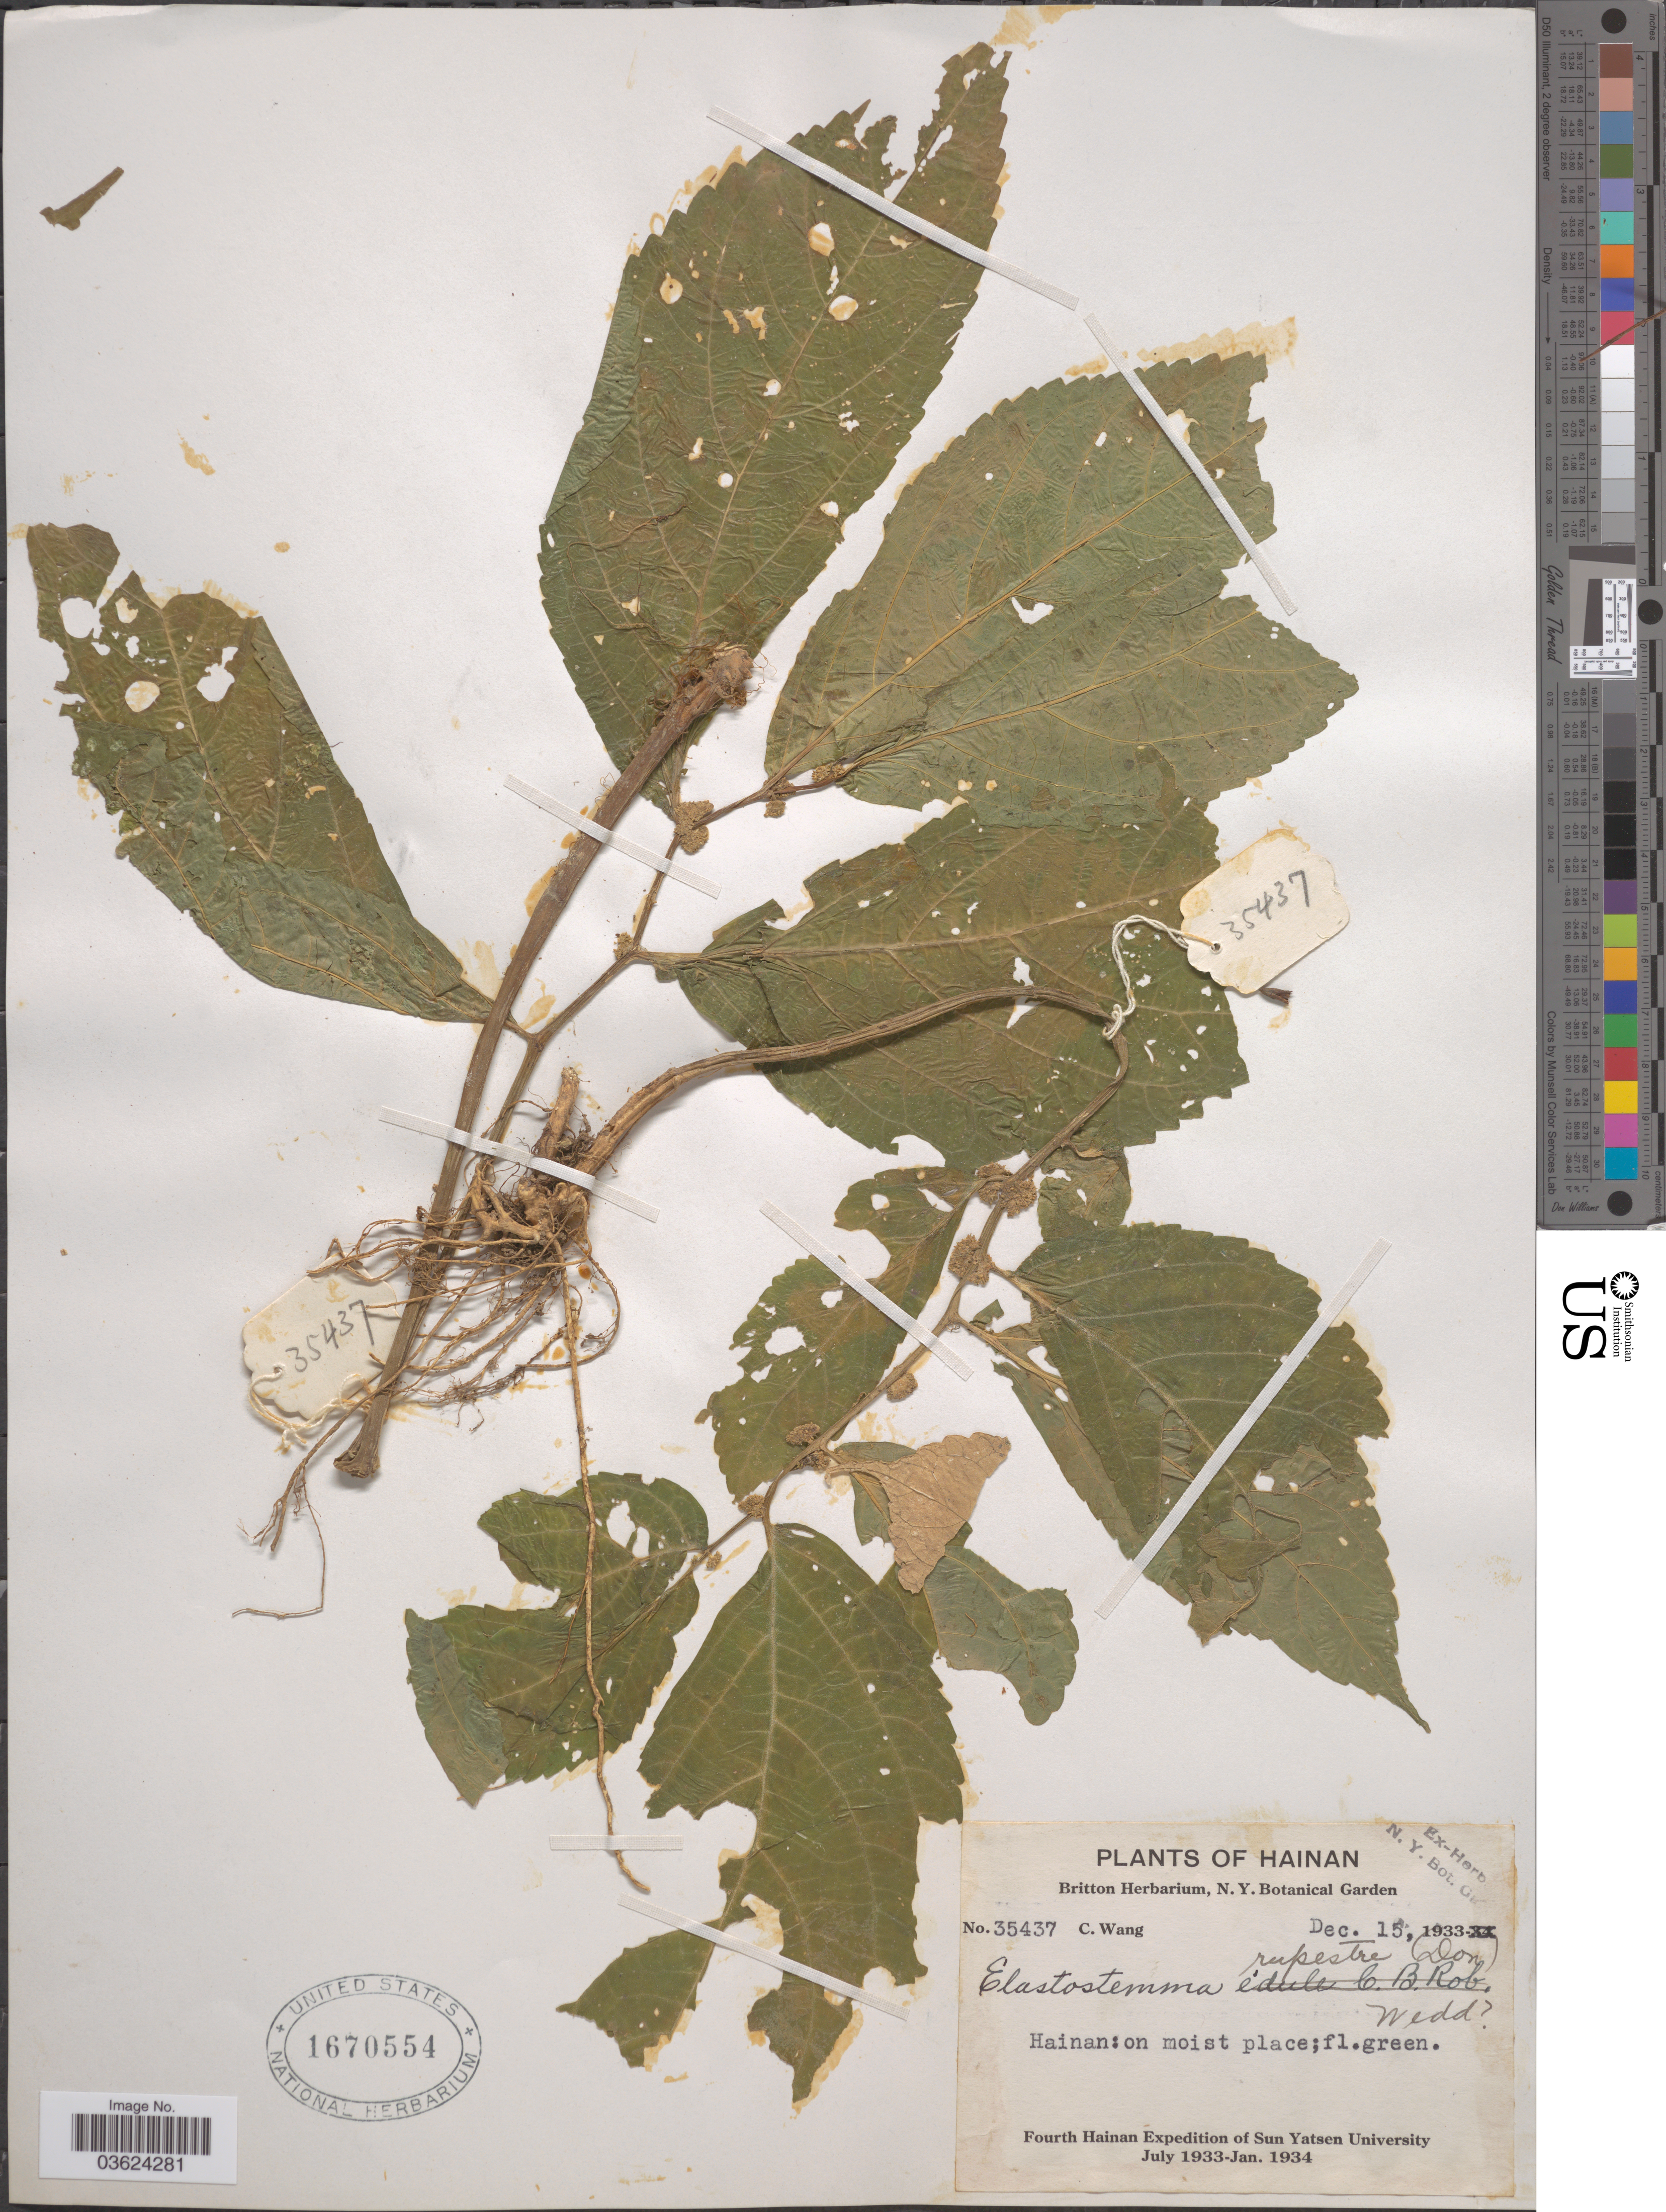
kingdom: Plantae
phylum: Tracheophyta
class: Magnoliopsida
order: Rosales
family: Urticaceae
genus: Elatostema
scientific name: Elatostema rupestre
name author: (Buch.-Ham. ex D. Don) Wedd.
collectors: C. Wang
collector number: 35437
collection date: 1933-12-15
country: China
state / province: Hainan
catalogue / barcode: US 1670554